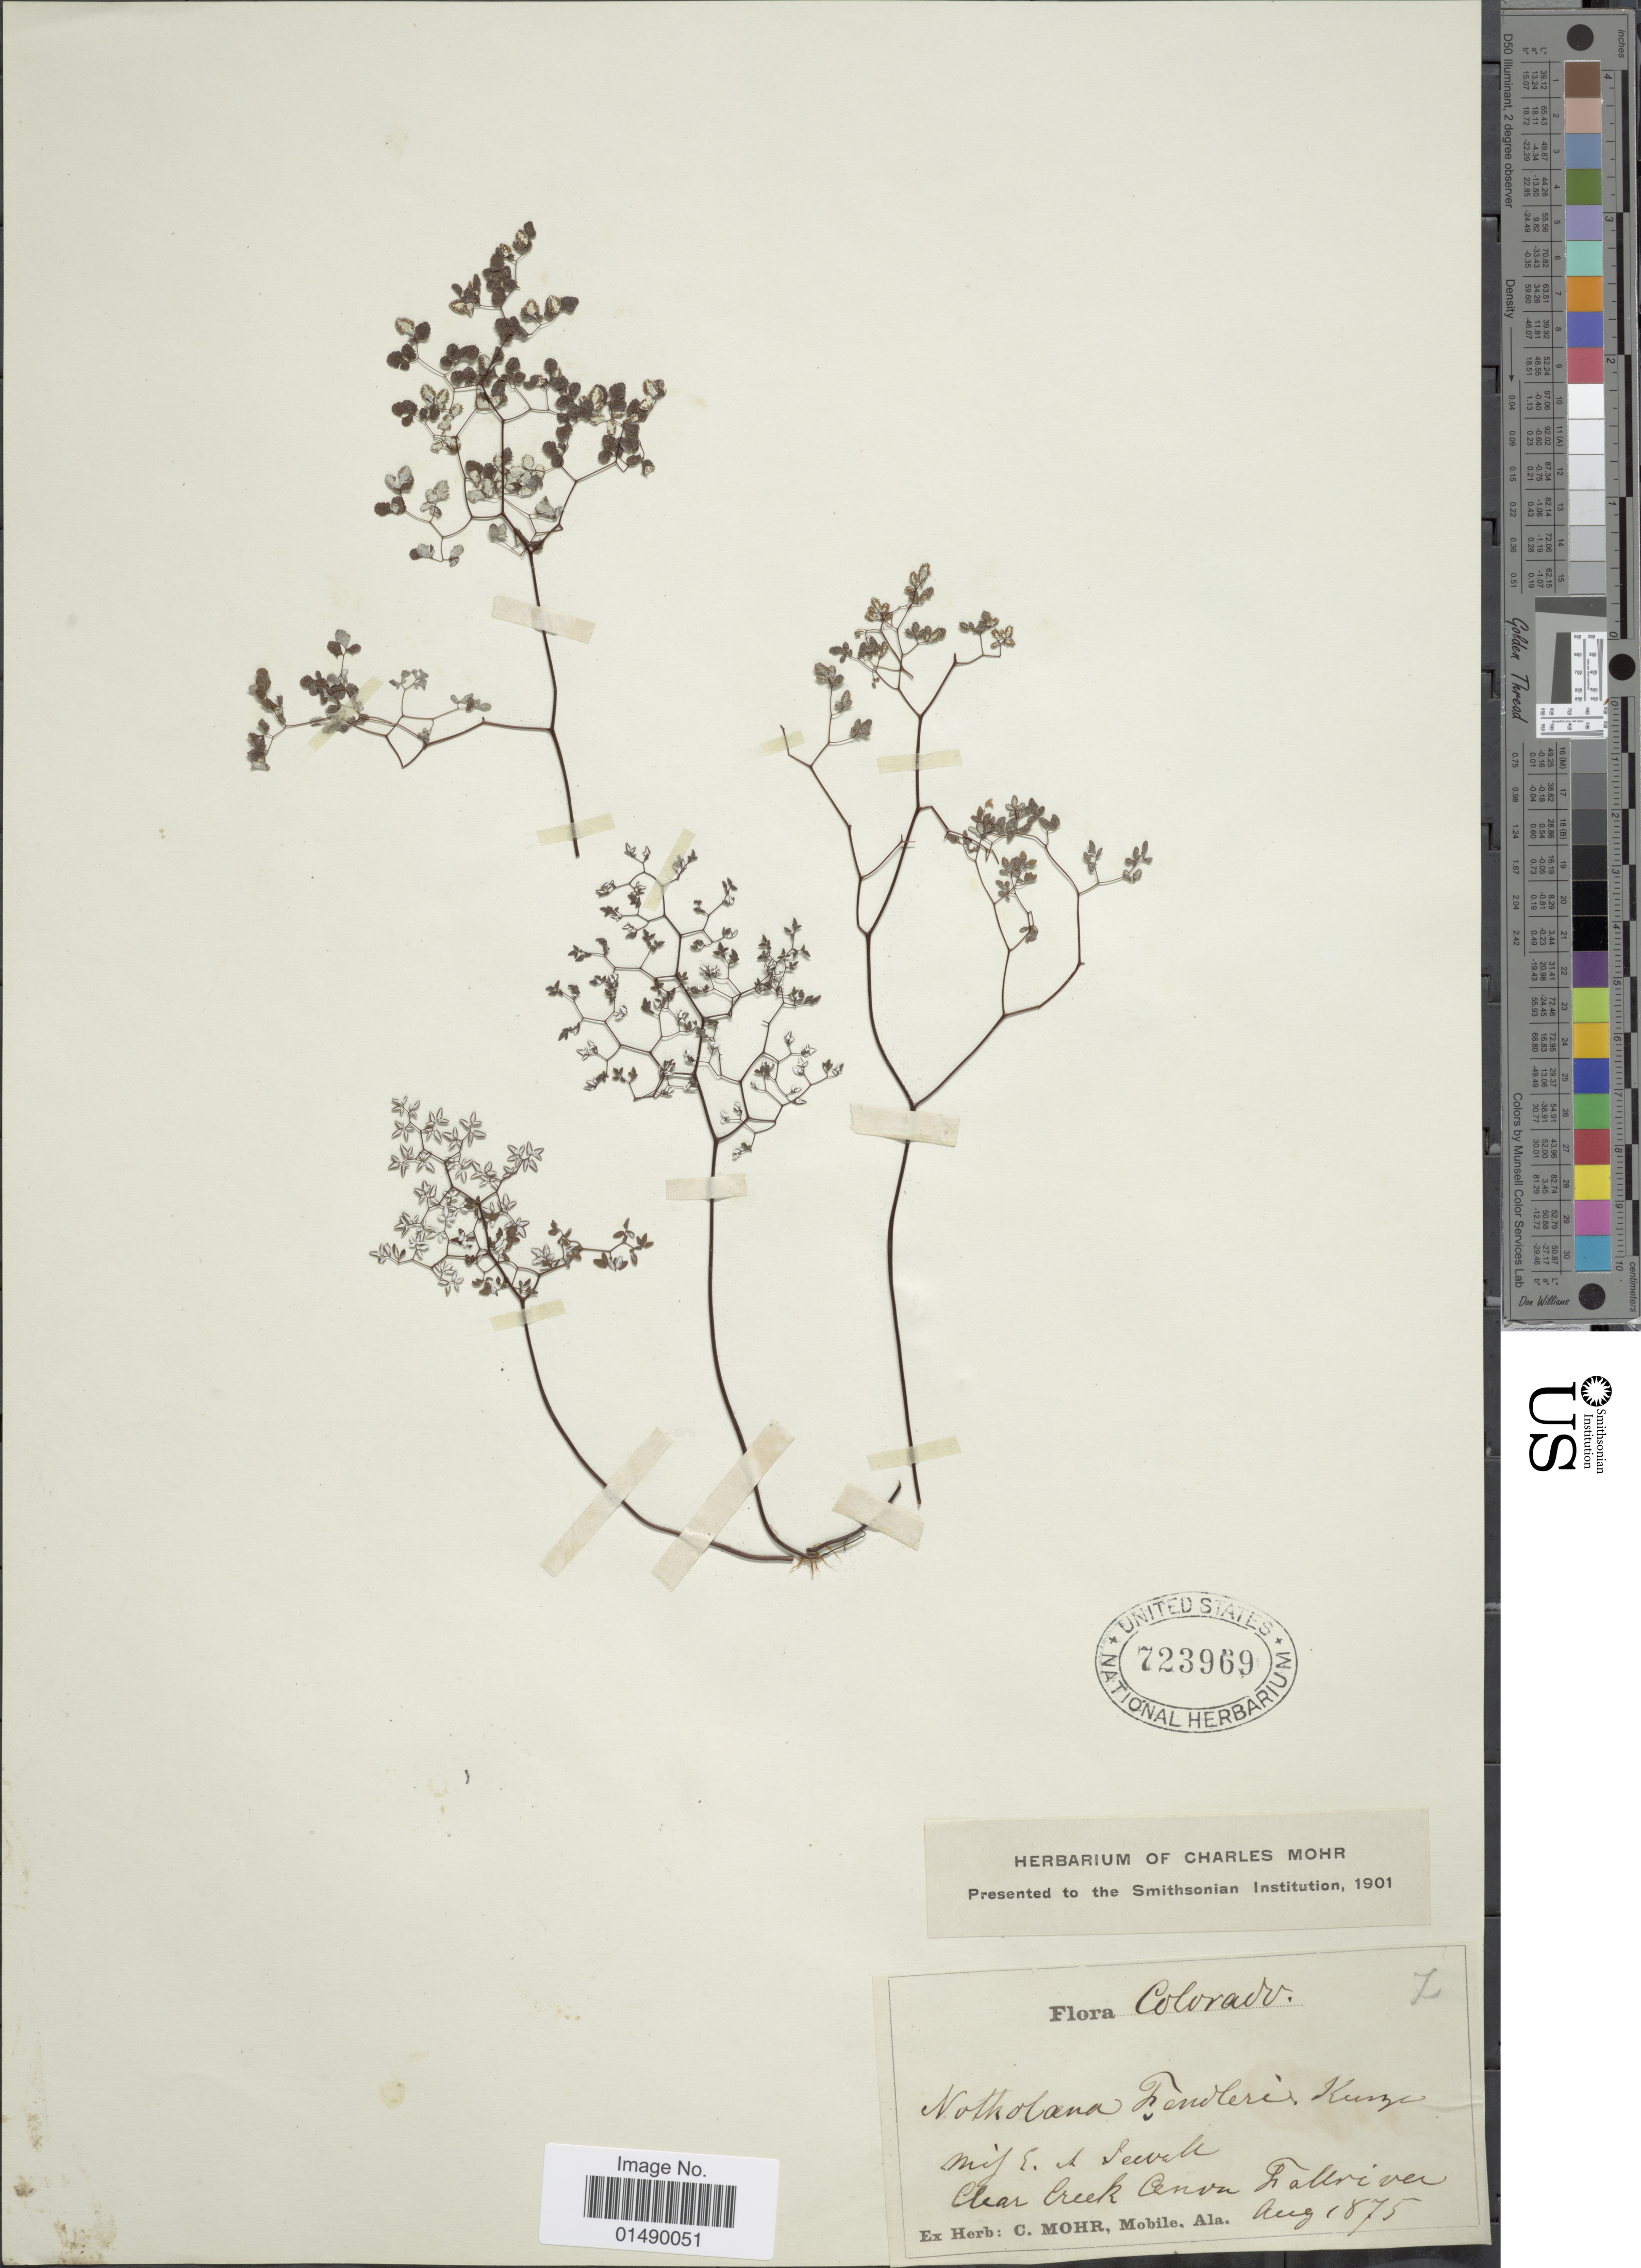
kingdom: Plantae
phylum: Tracheophyta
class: Polypodiopsida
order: Polypodiales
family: Pteridaceae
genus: Argyrochosma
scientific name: Argyrochosma fendleri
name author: (Kunze) Windham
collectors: -. Sewall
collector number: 7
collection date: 1875-08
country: United States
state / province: Colorado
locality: Colorado, Clear Creek Canon (Canyon), Fall river.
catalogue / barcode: US 723969